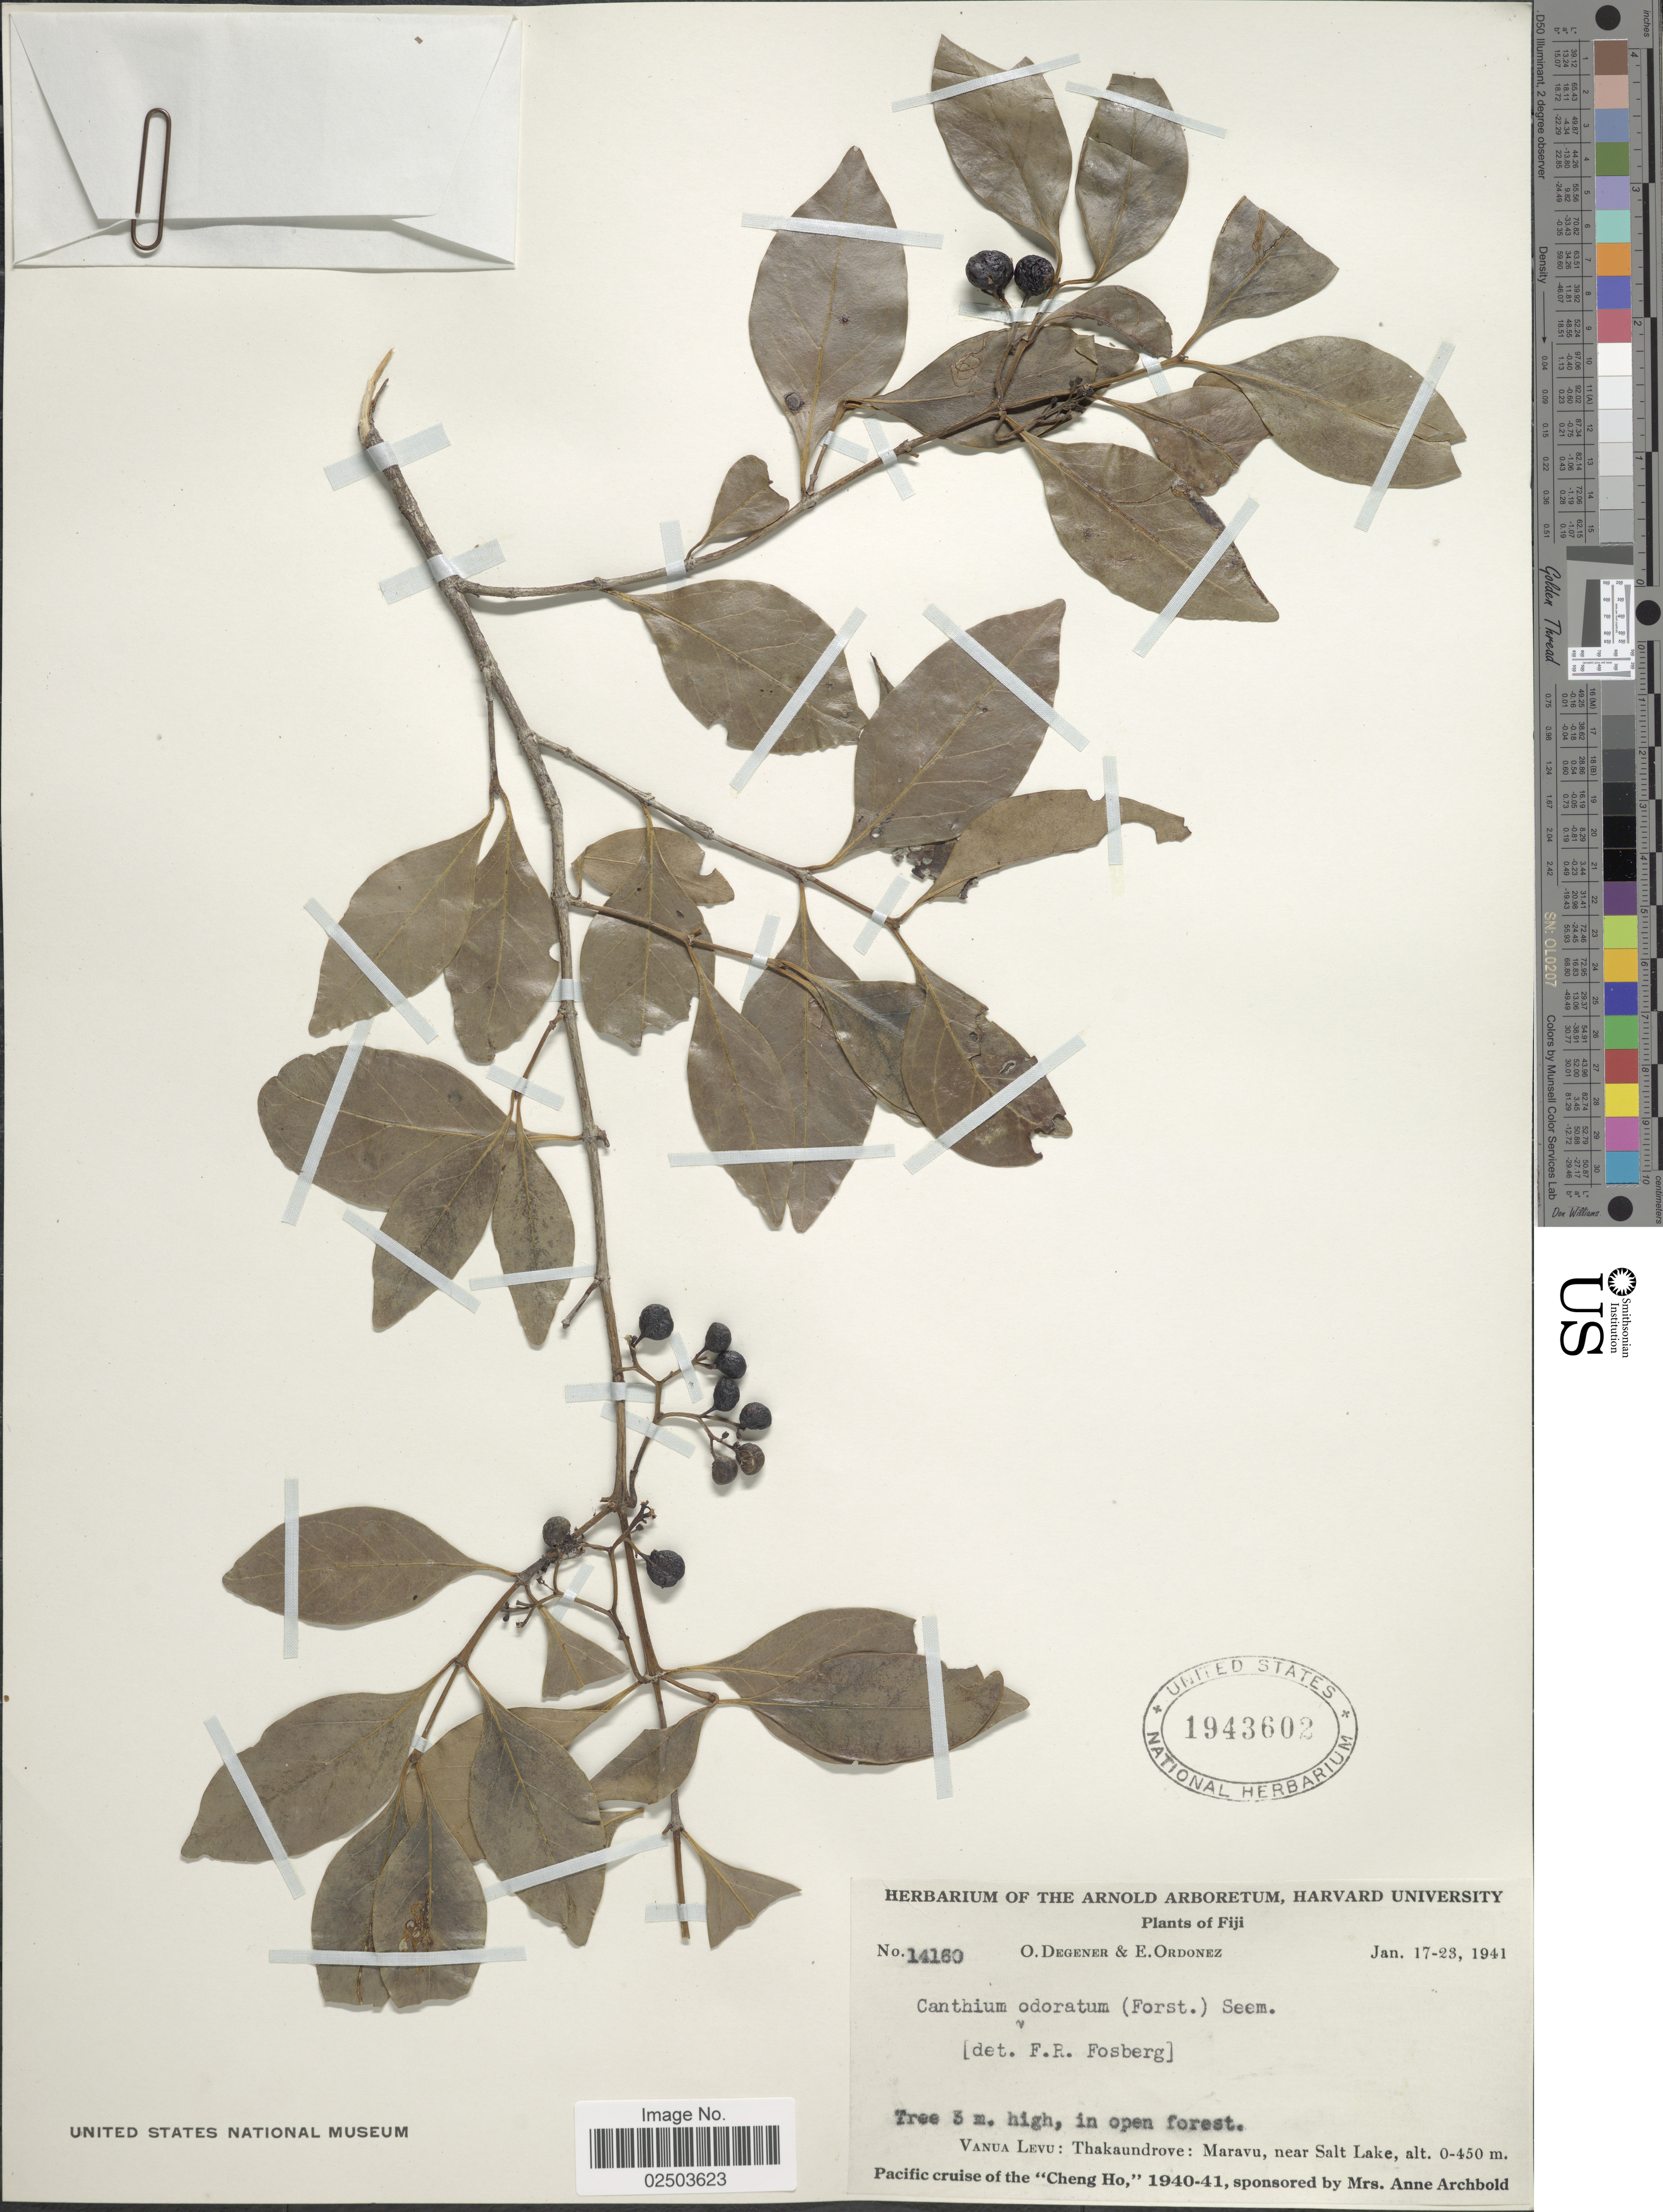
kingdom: Plantae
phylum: Tracheophyta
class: Magnoliopsida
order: Gentianales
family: Rubiaceae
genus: Psydrax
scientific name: Psydrax odorata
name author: (G. Forst.) A.C. Sm. & S.P. Darwin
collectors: O. Degener & E. Ordonez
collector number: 14160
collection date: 1941-01-17/1941-01-23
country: Fiji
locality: Vanua Levu: Thakaundrove: Maravu, near Salt Lake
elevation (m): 0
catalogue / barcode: US 1943602